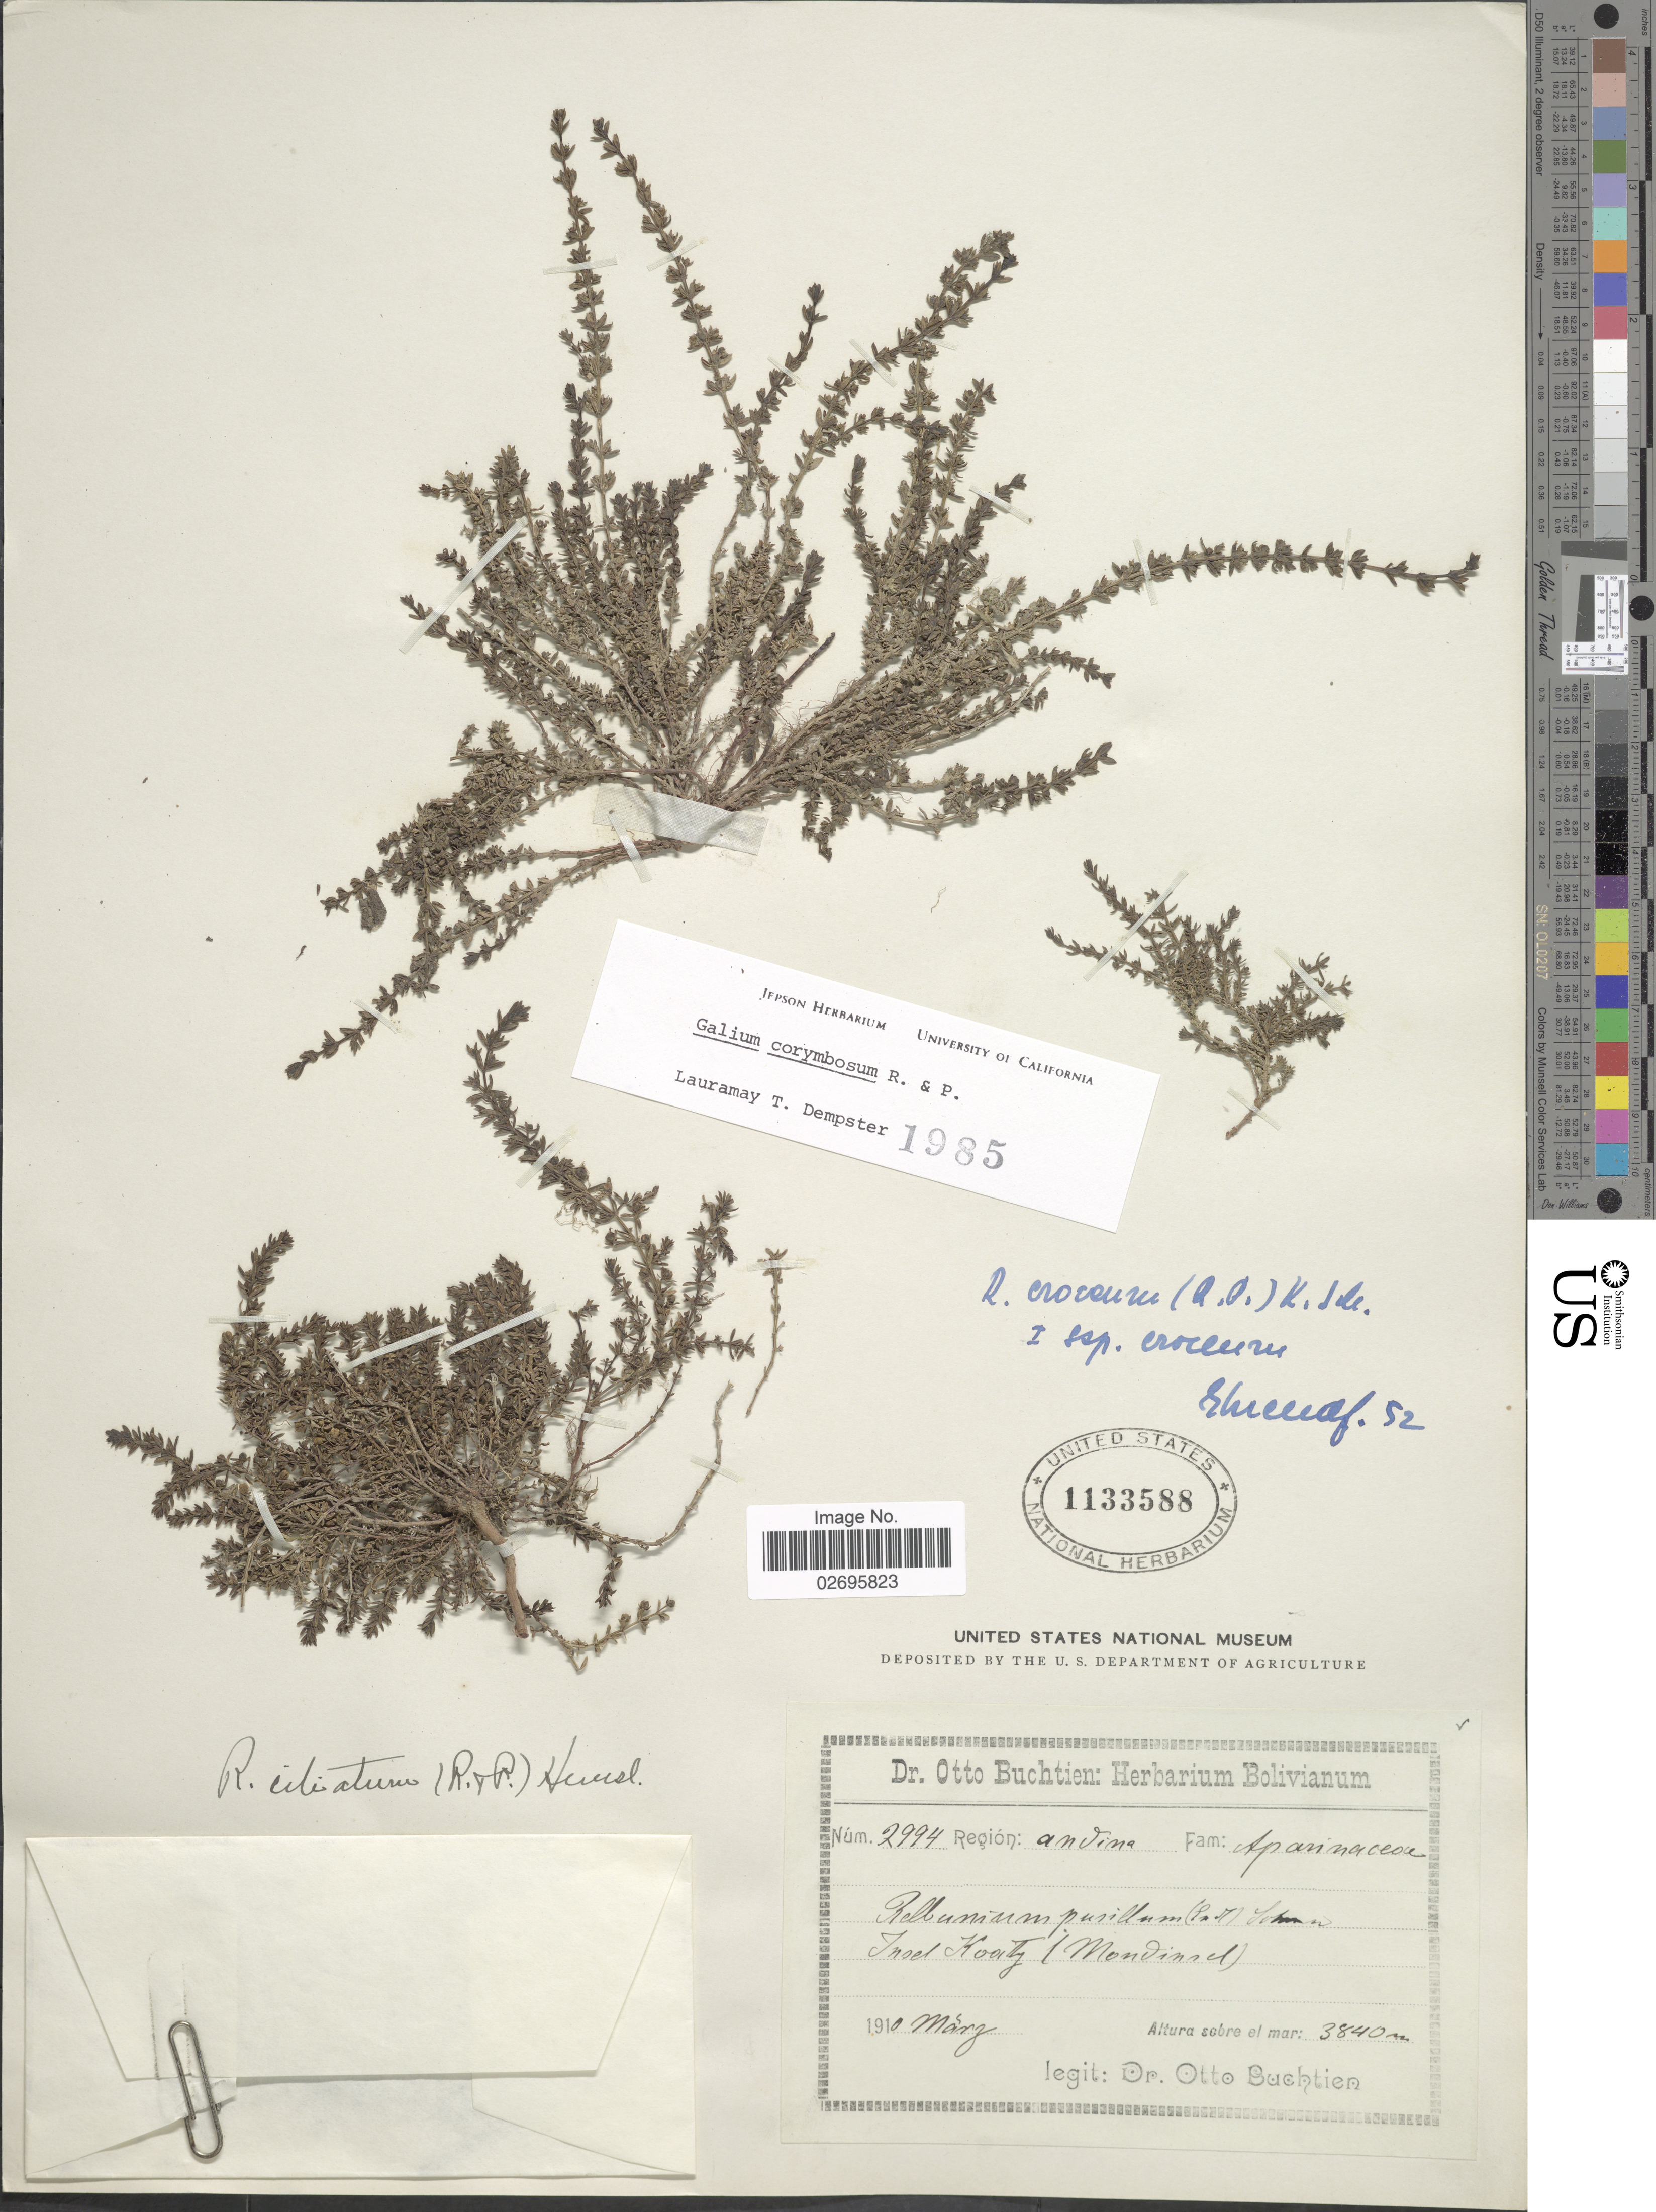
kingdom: Plantae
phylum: Tracheophyta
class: Magnoliopsida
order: Gentianales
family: Rubiaceae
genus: Galium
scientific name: Galium corymbosum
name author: Ruiz & Pav.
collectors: O. Buchtien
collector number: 2994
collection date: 1910-03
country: Bolivia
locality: Inoel Koatzy (Mondinsel)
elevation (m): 3840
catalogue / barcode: US 1133588